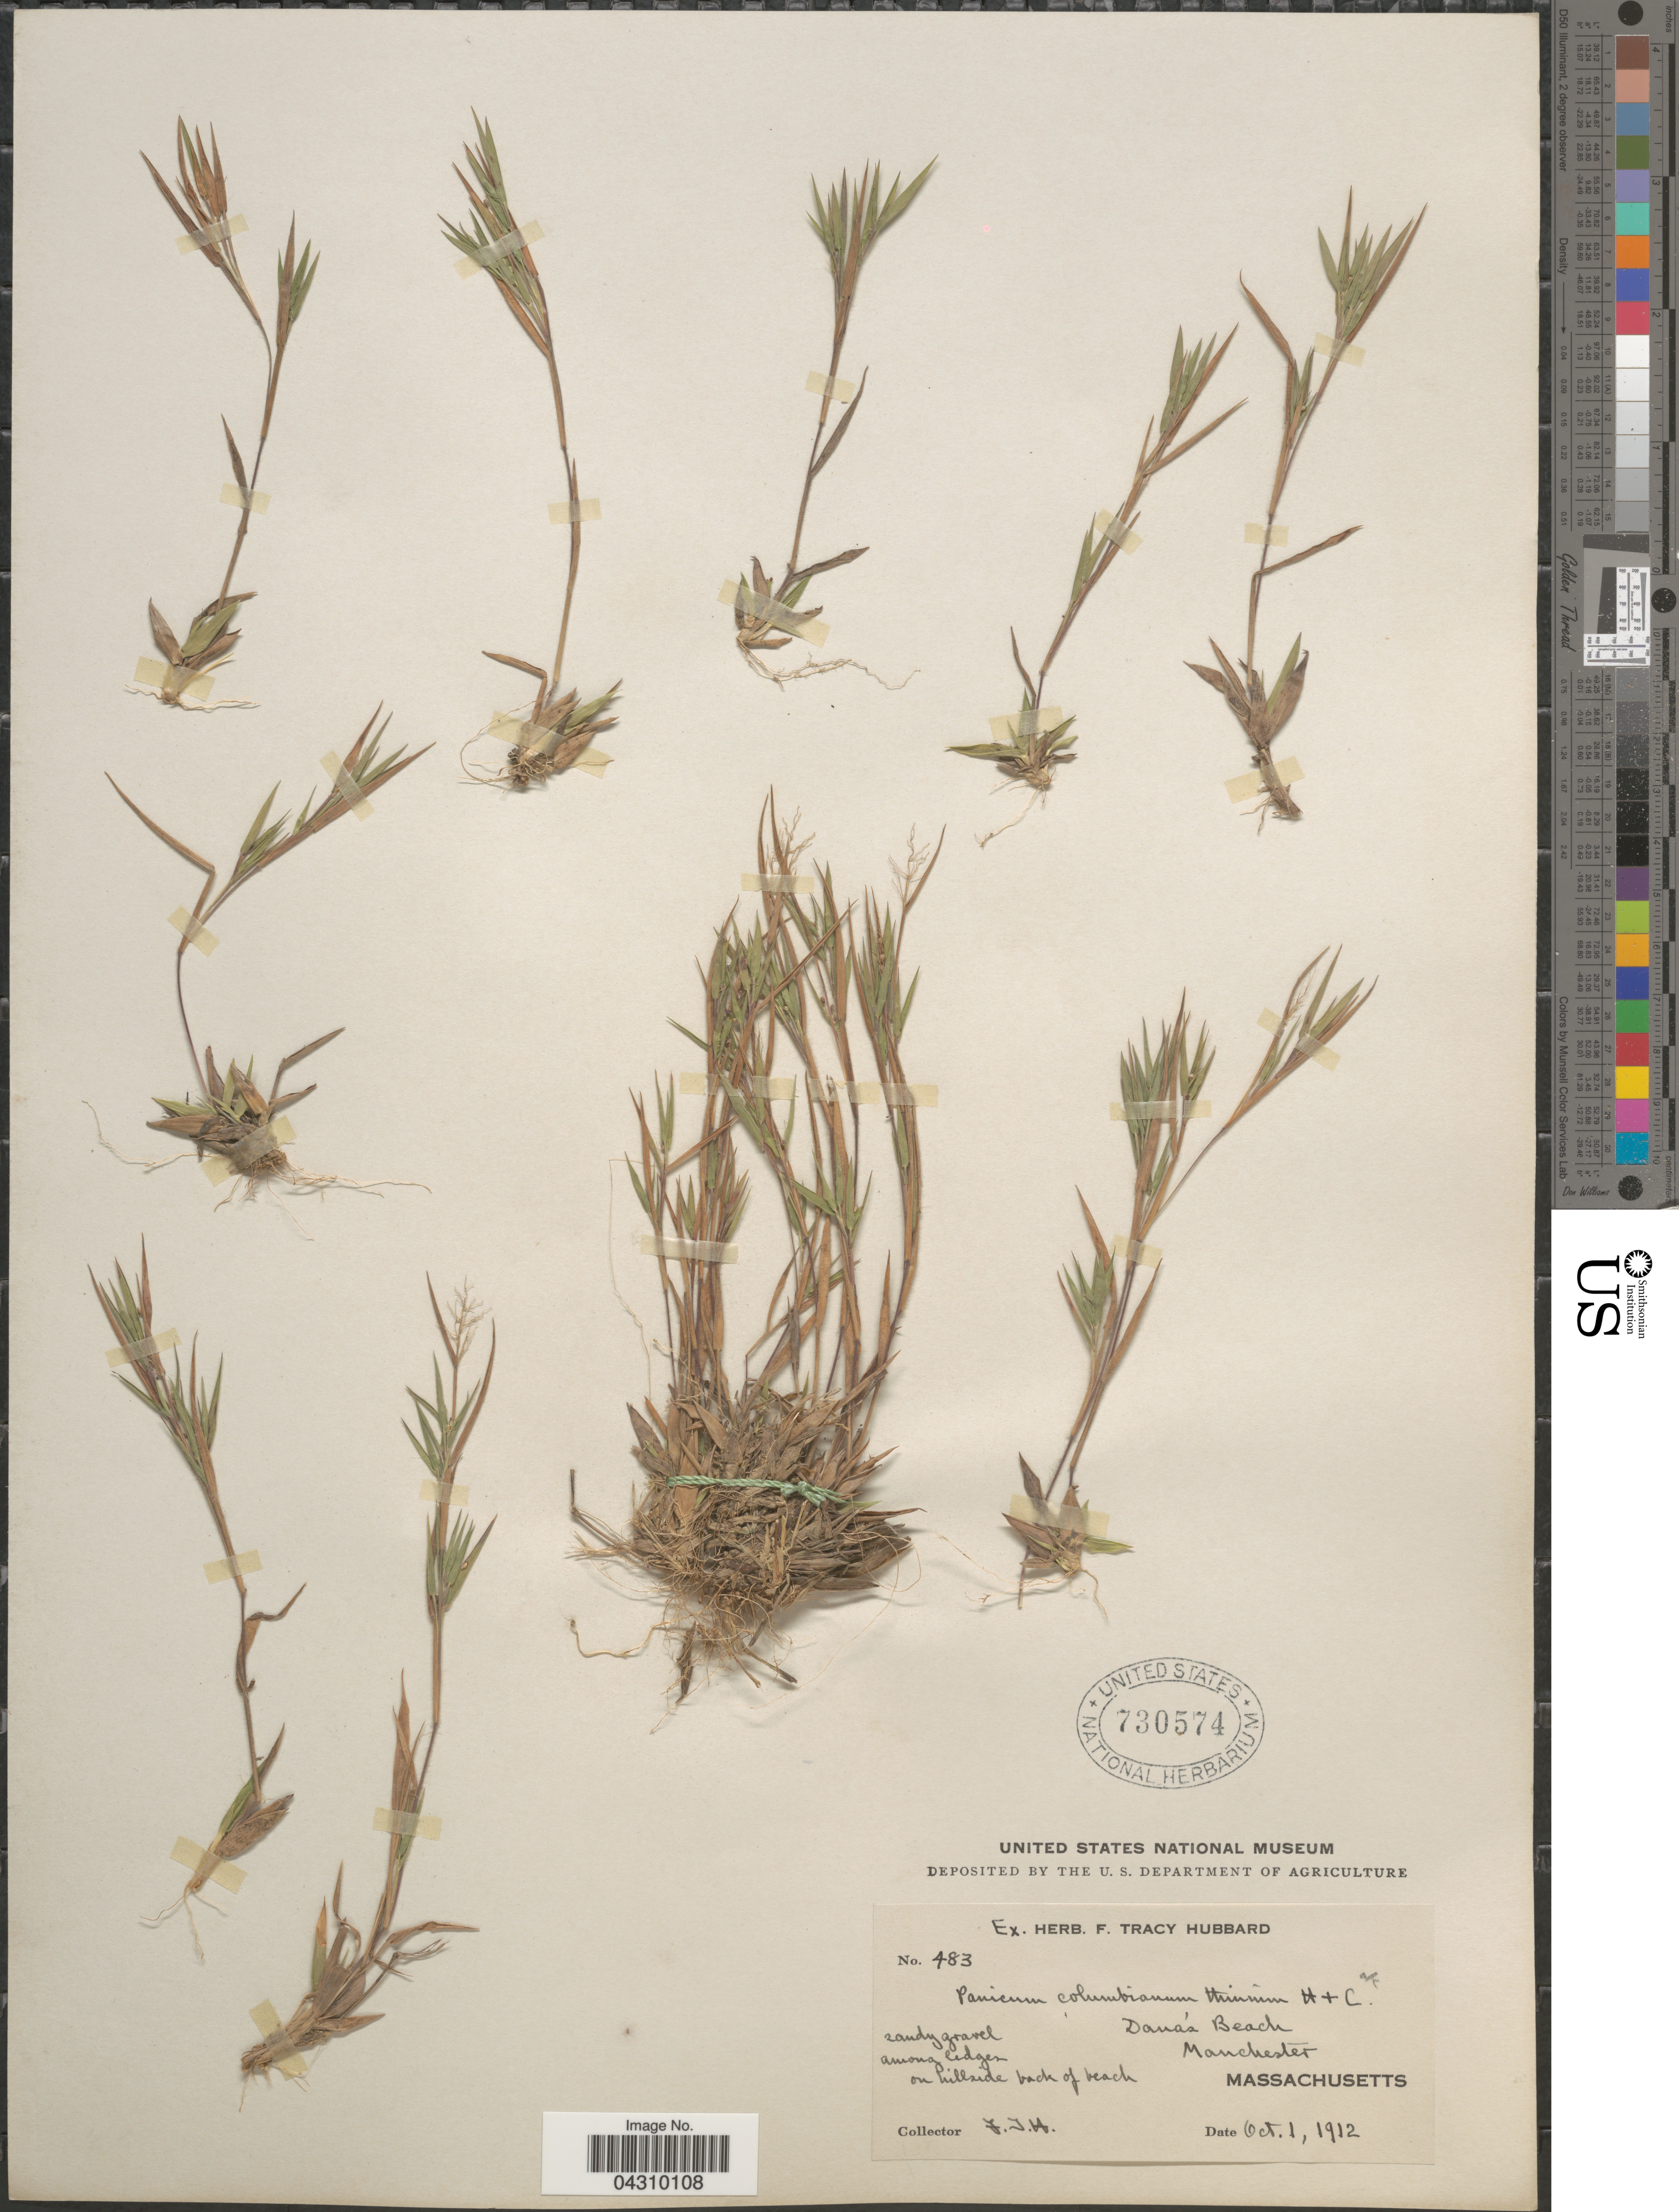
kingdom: Plantae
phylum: Tracheophyta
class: Liliopsida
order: Poales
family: Poaceae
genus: Dichanthelium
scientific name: Dichanthelium acuminatum var. acuminatum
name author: (Sw.) Gould & C.A. Clark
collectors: F. T. Hubbard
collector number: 483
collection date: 1912-10-01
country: United States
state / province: Massachusetts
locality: Dana's Beach. Manchester.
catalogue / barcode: US 730574